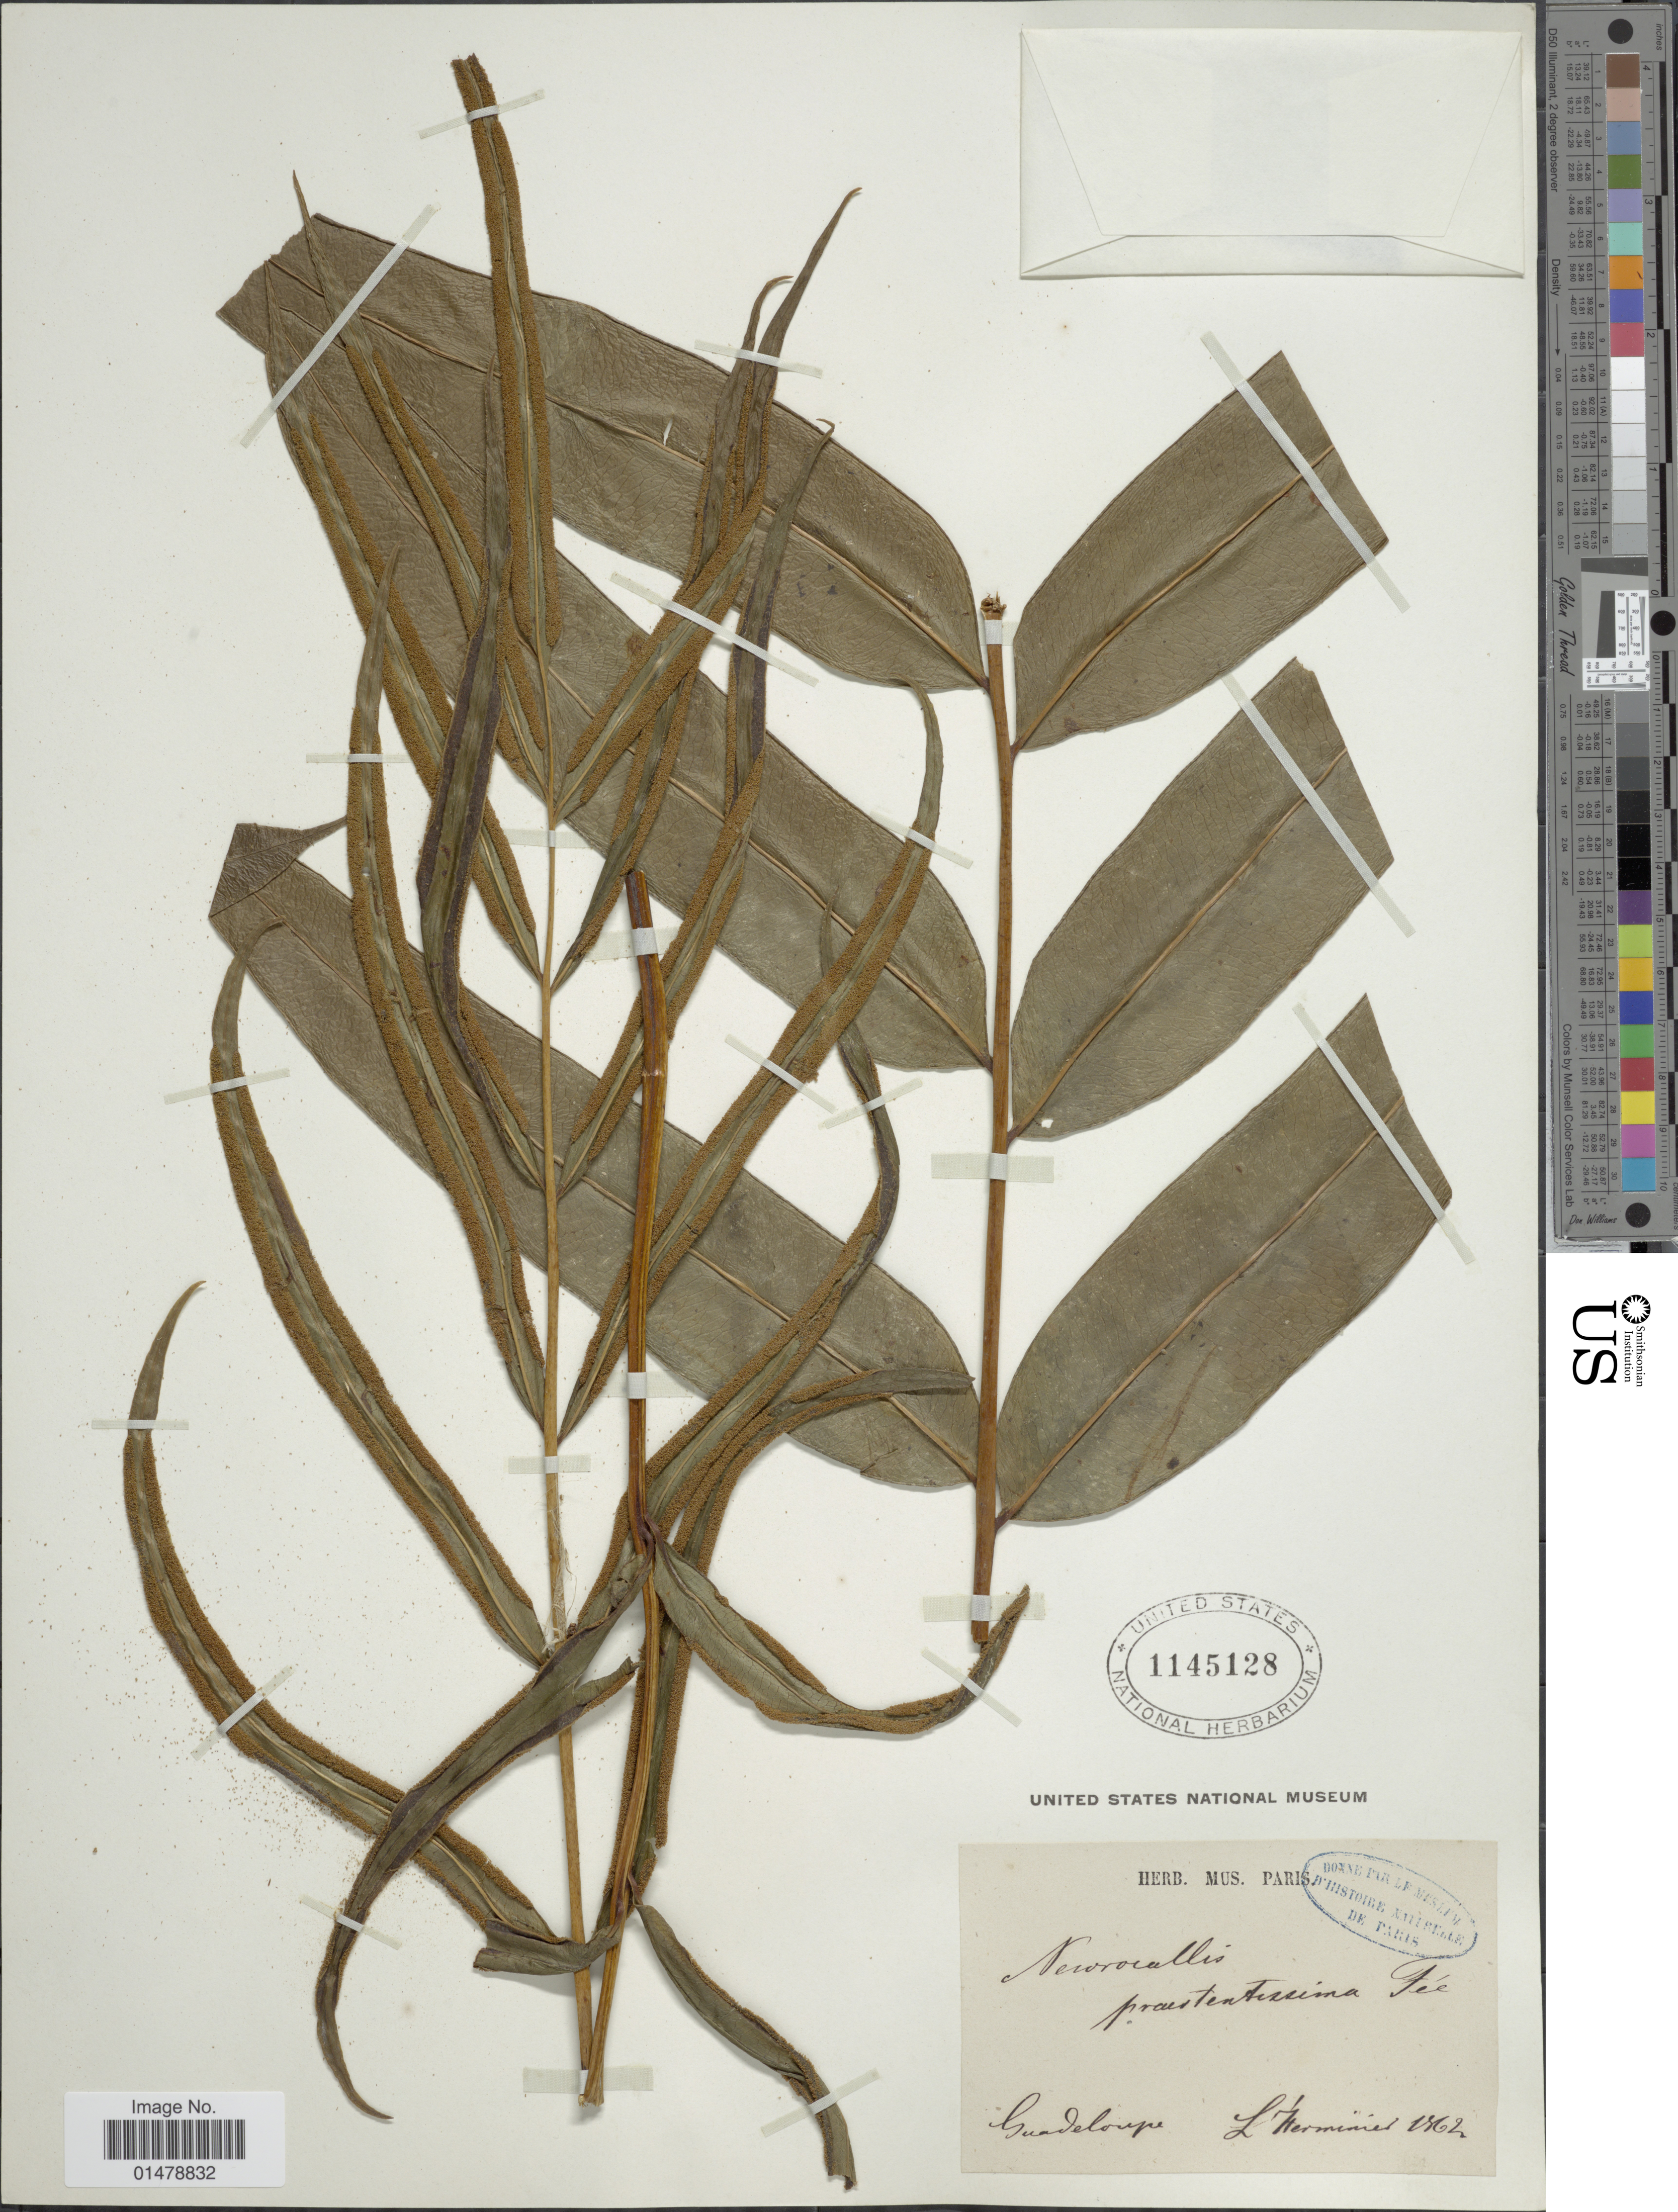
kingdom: Plantae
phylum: Tracheophyta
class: Polypodiopsida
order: Polypodiales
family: Pteridaceae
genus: Pteris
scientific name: Pteris praestantissima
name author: (Bory ex Fée) Christenh.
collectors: -. L'Herminier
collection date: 1862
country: Guadeloupe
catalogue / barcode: US 1145128